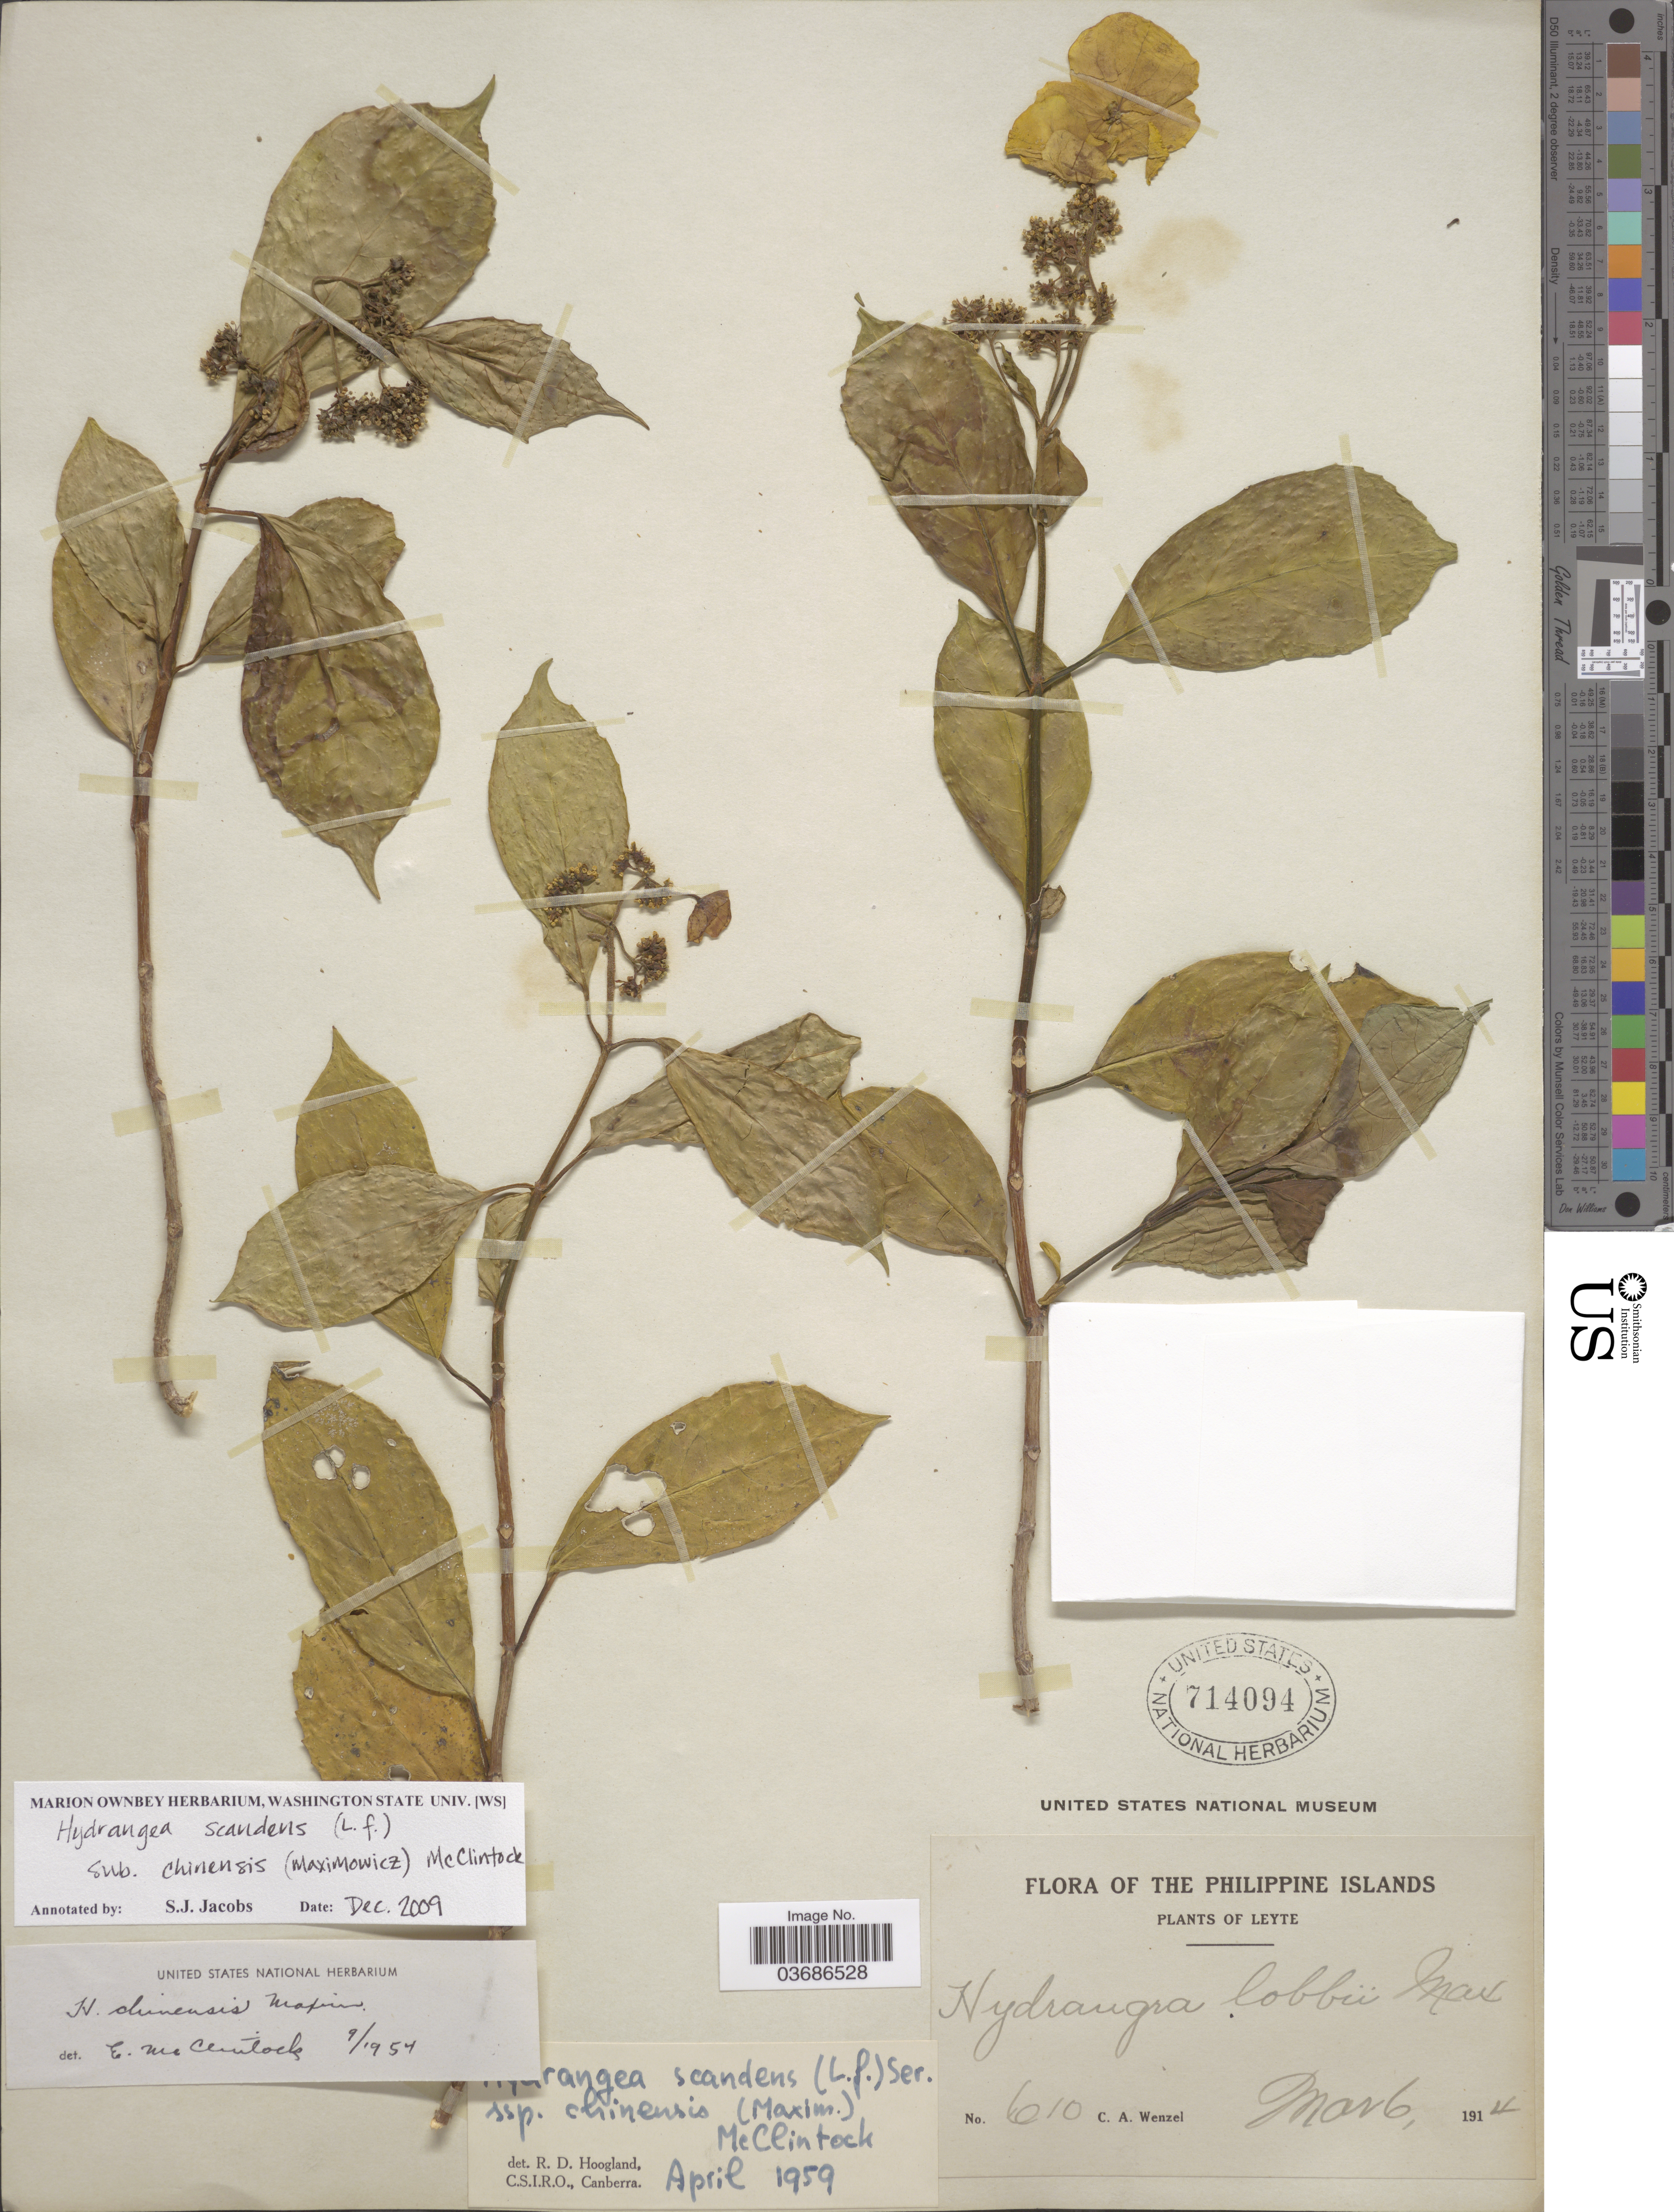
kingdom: Plantae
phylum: Tracheophyta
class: Magnoliopsida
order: Cornales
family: Hydrangeaceae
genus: Hydrangea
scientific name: Hydrangea scandens subsp. chinensis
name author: (Maxim.) E. M. McClint.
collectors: C. Wenzel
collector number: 610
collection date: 1914-03-06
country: Philippines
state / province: Eastern Visayas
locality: The Philippine Islands. Leyte.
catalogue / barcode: US 714094